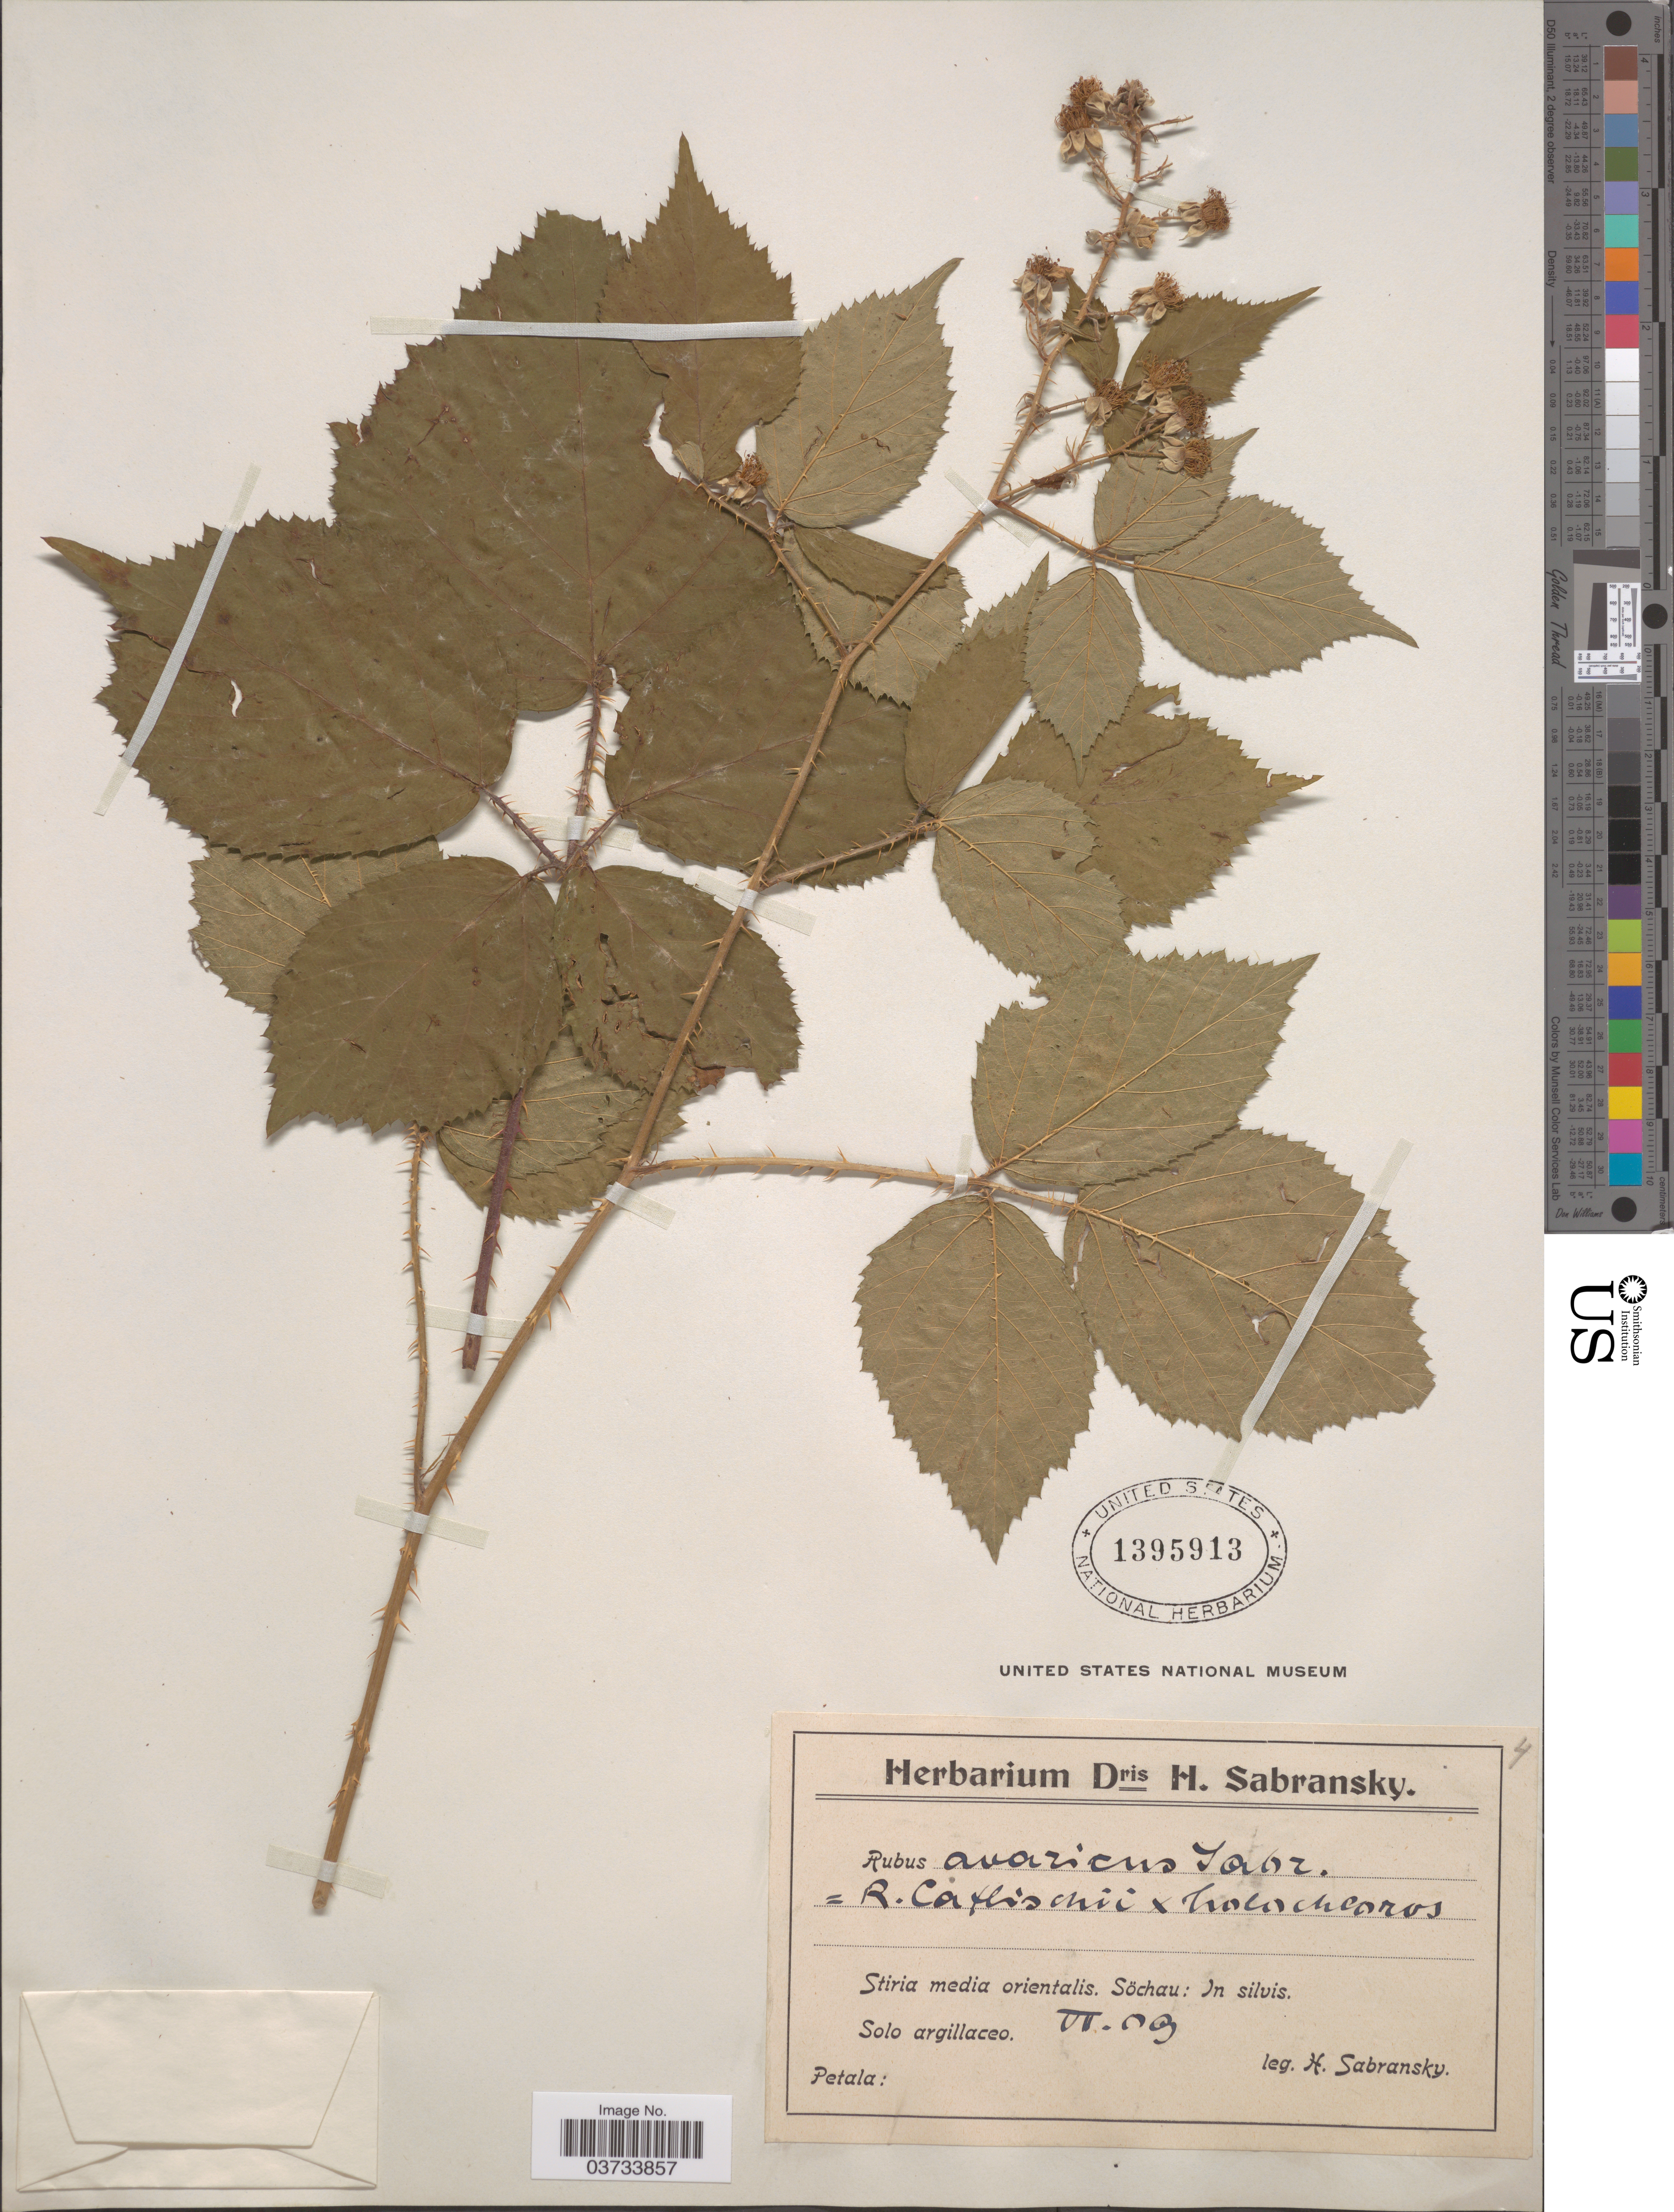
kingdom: Plantae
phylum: Tracheophyta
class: Magnoliopsida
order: Rosales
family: Rosaceae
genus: Rubus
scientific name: Rubus avaricus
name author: Sabr.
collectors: H. Sabransky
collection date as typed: Transcribed d/m/y: /7/9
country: Austria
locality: Stiria media orientalis. Söchau: In silvis.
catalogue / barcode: US 1395913